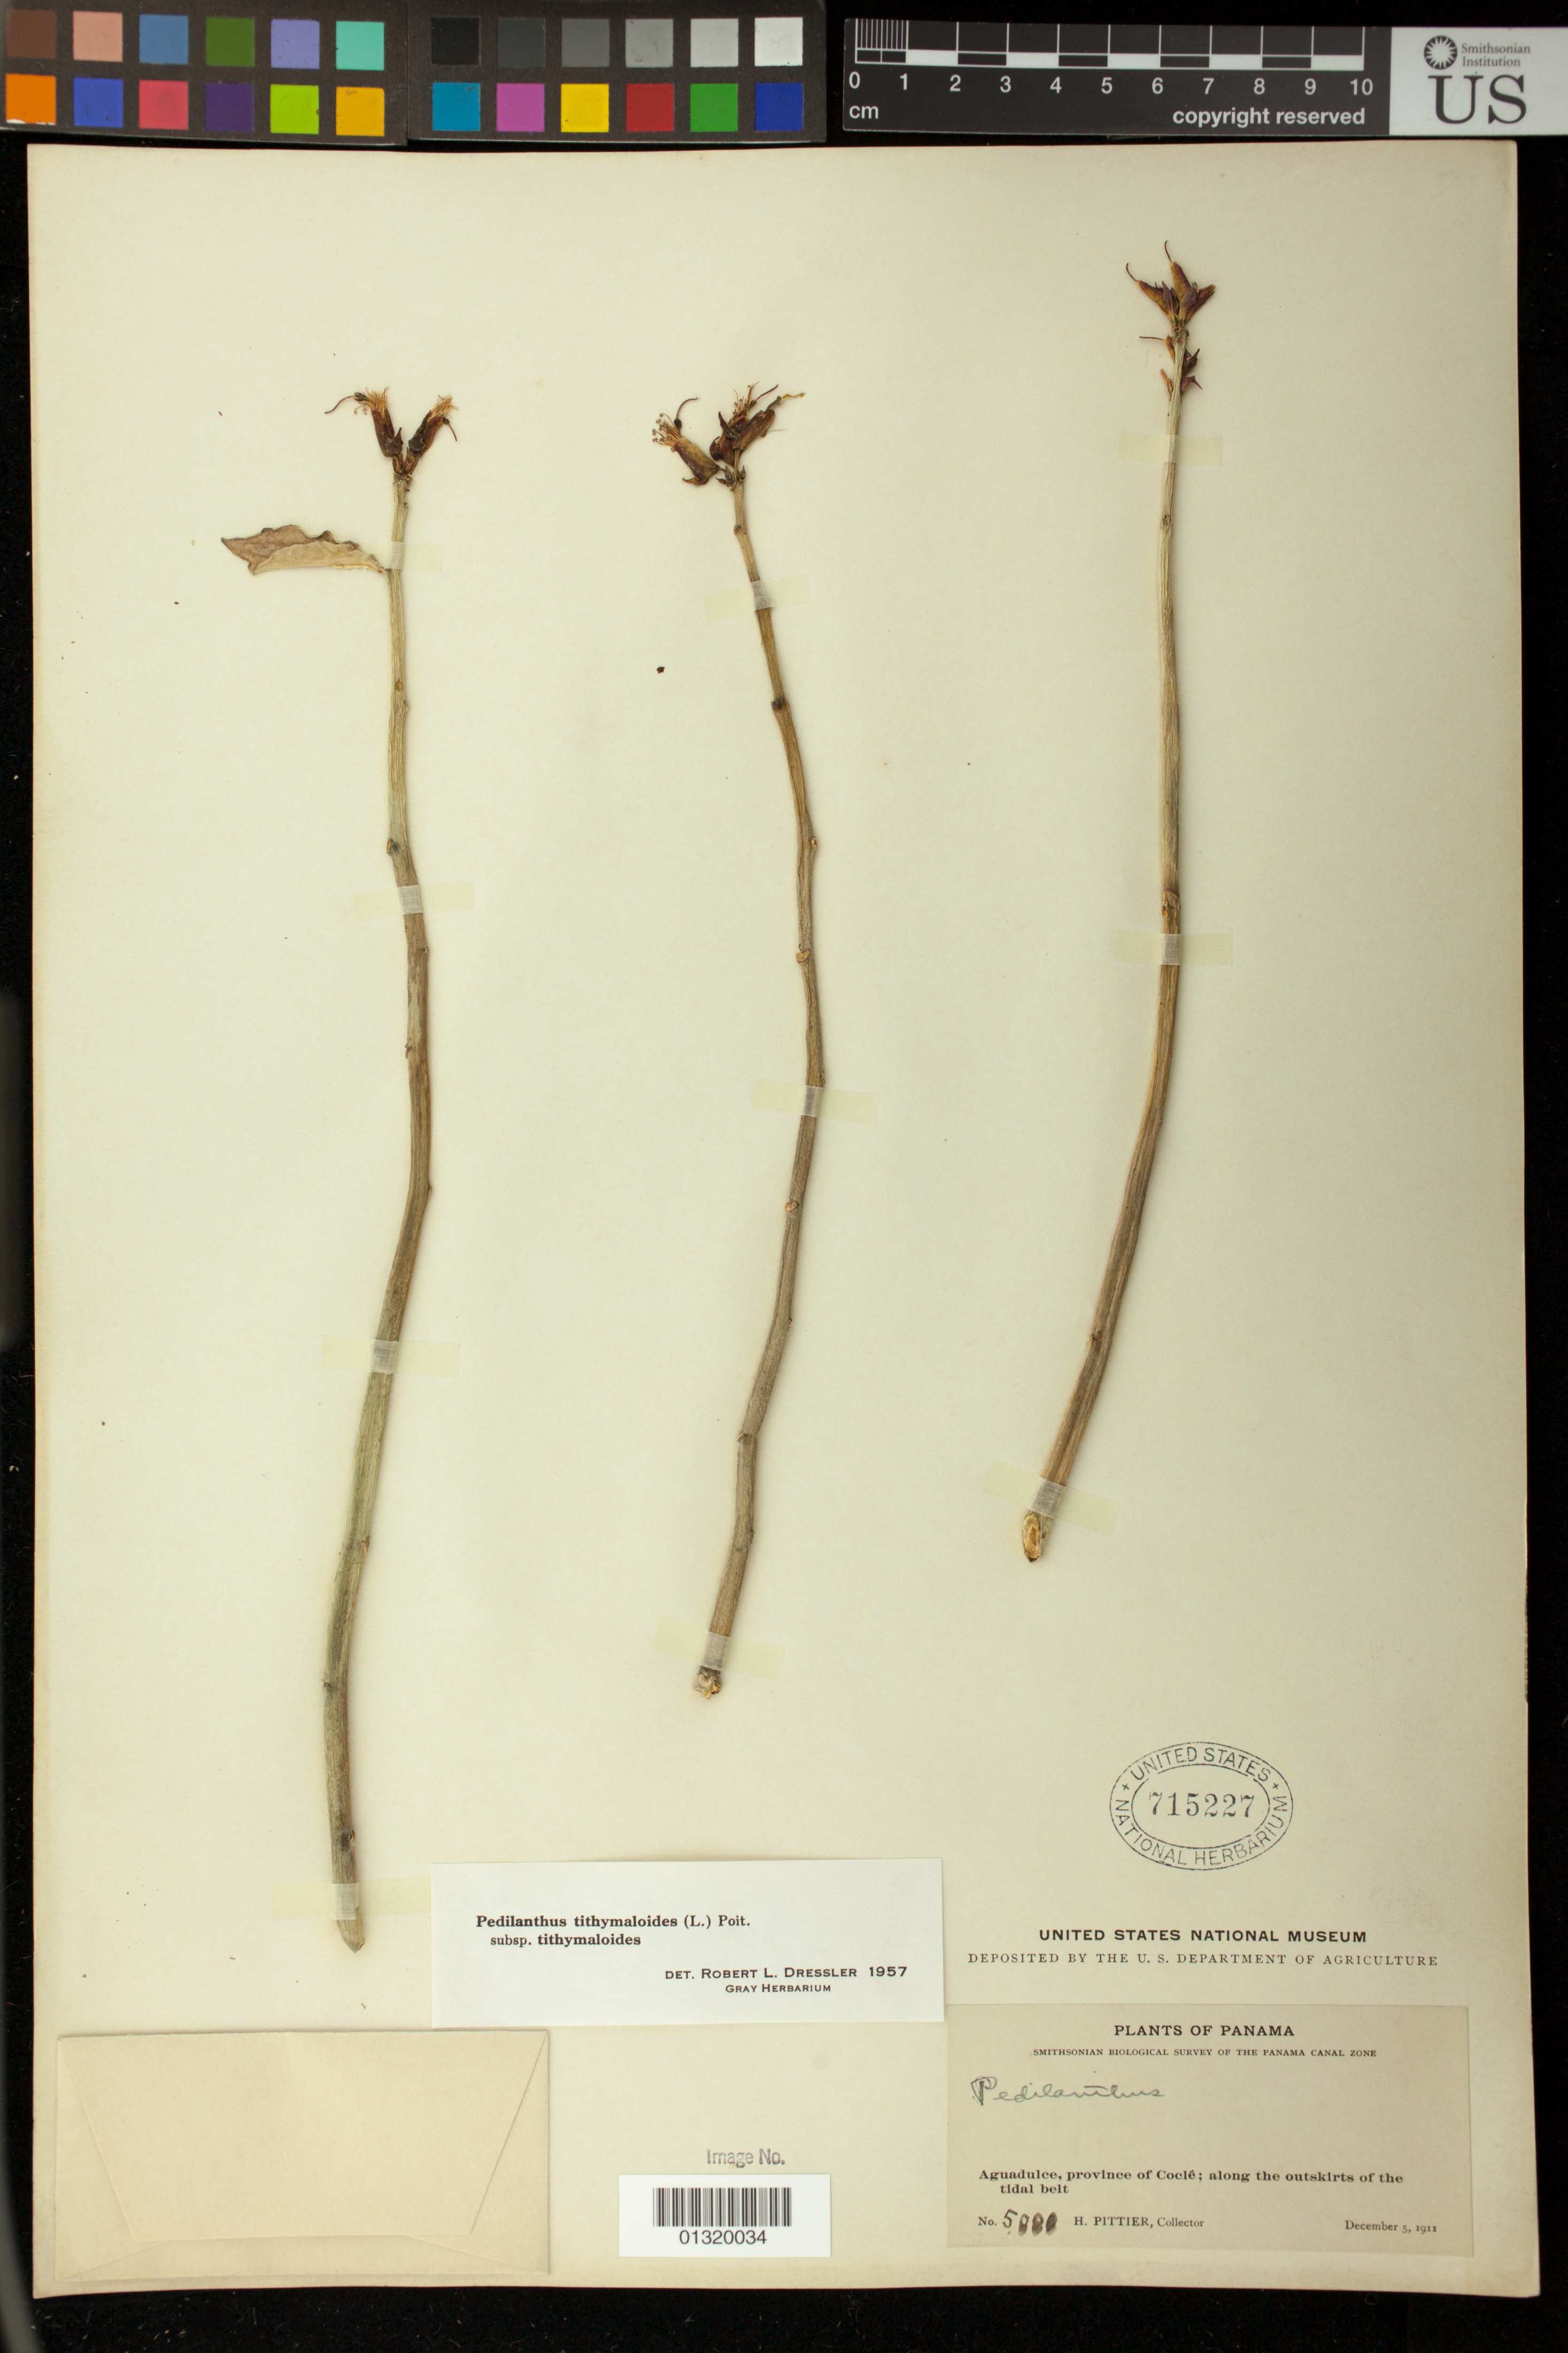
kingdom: Plantae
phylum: Tracheophyta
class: Magnoliopsida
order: Malpighiales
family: Euphorbiaceae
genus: Pedilanthus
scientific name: Pedilanthus tithymaloides subsp. tithymaloides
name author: (L.) Poit.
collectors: H. F. Pittier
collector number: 5000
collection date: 1911-12-05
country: Panama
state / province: Coclé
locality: Aguadulce; along the outskirts of the tidal belt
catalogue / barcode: US 715227